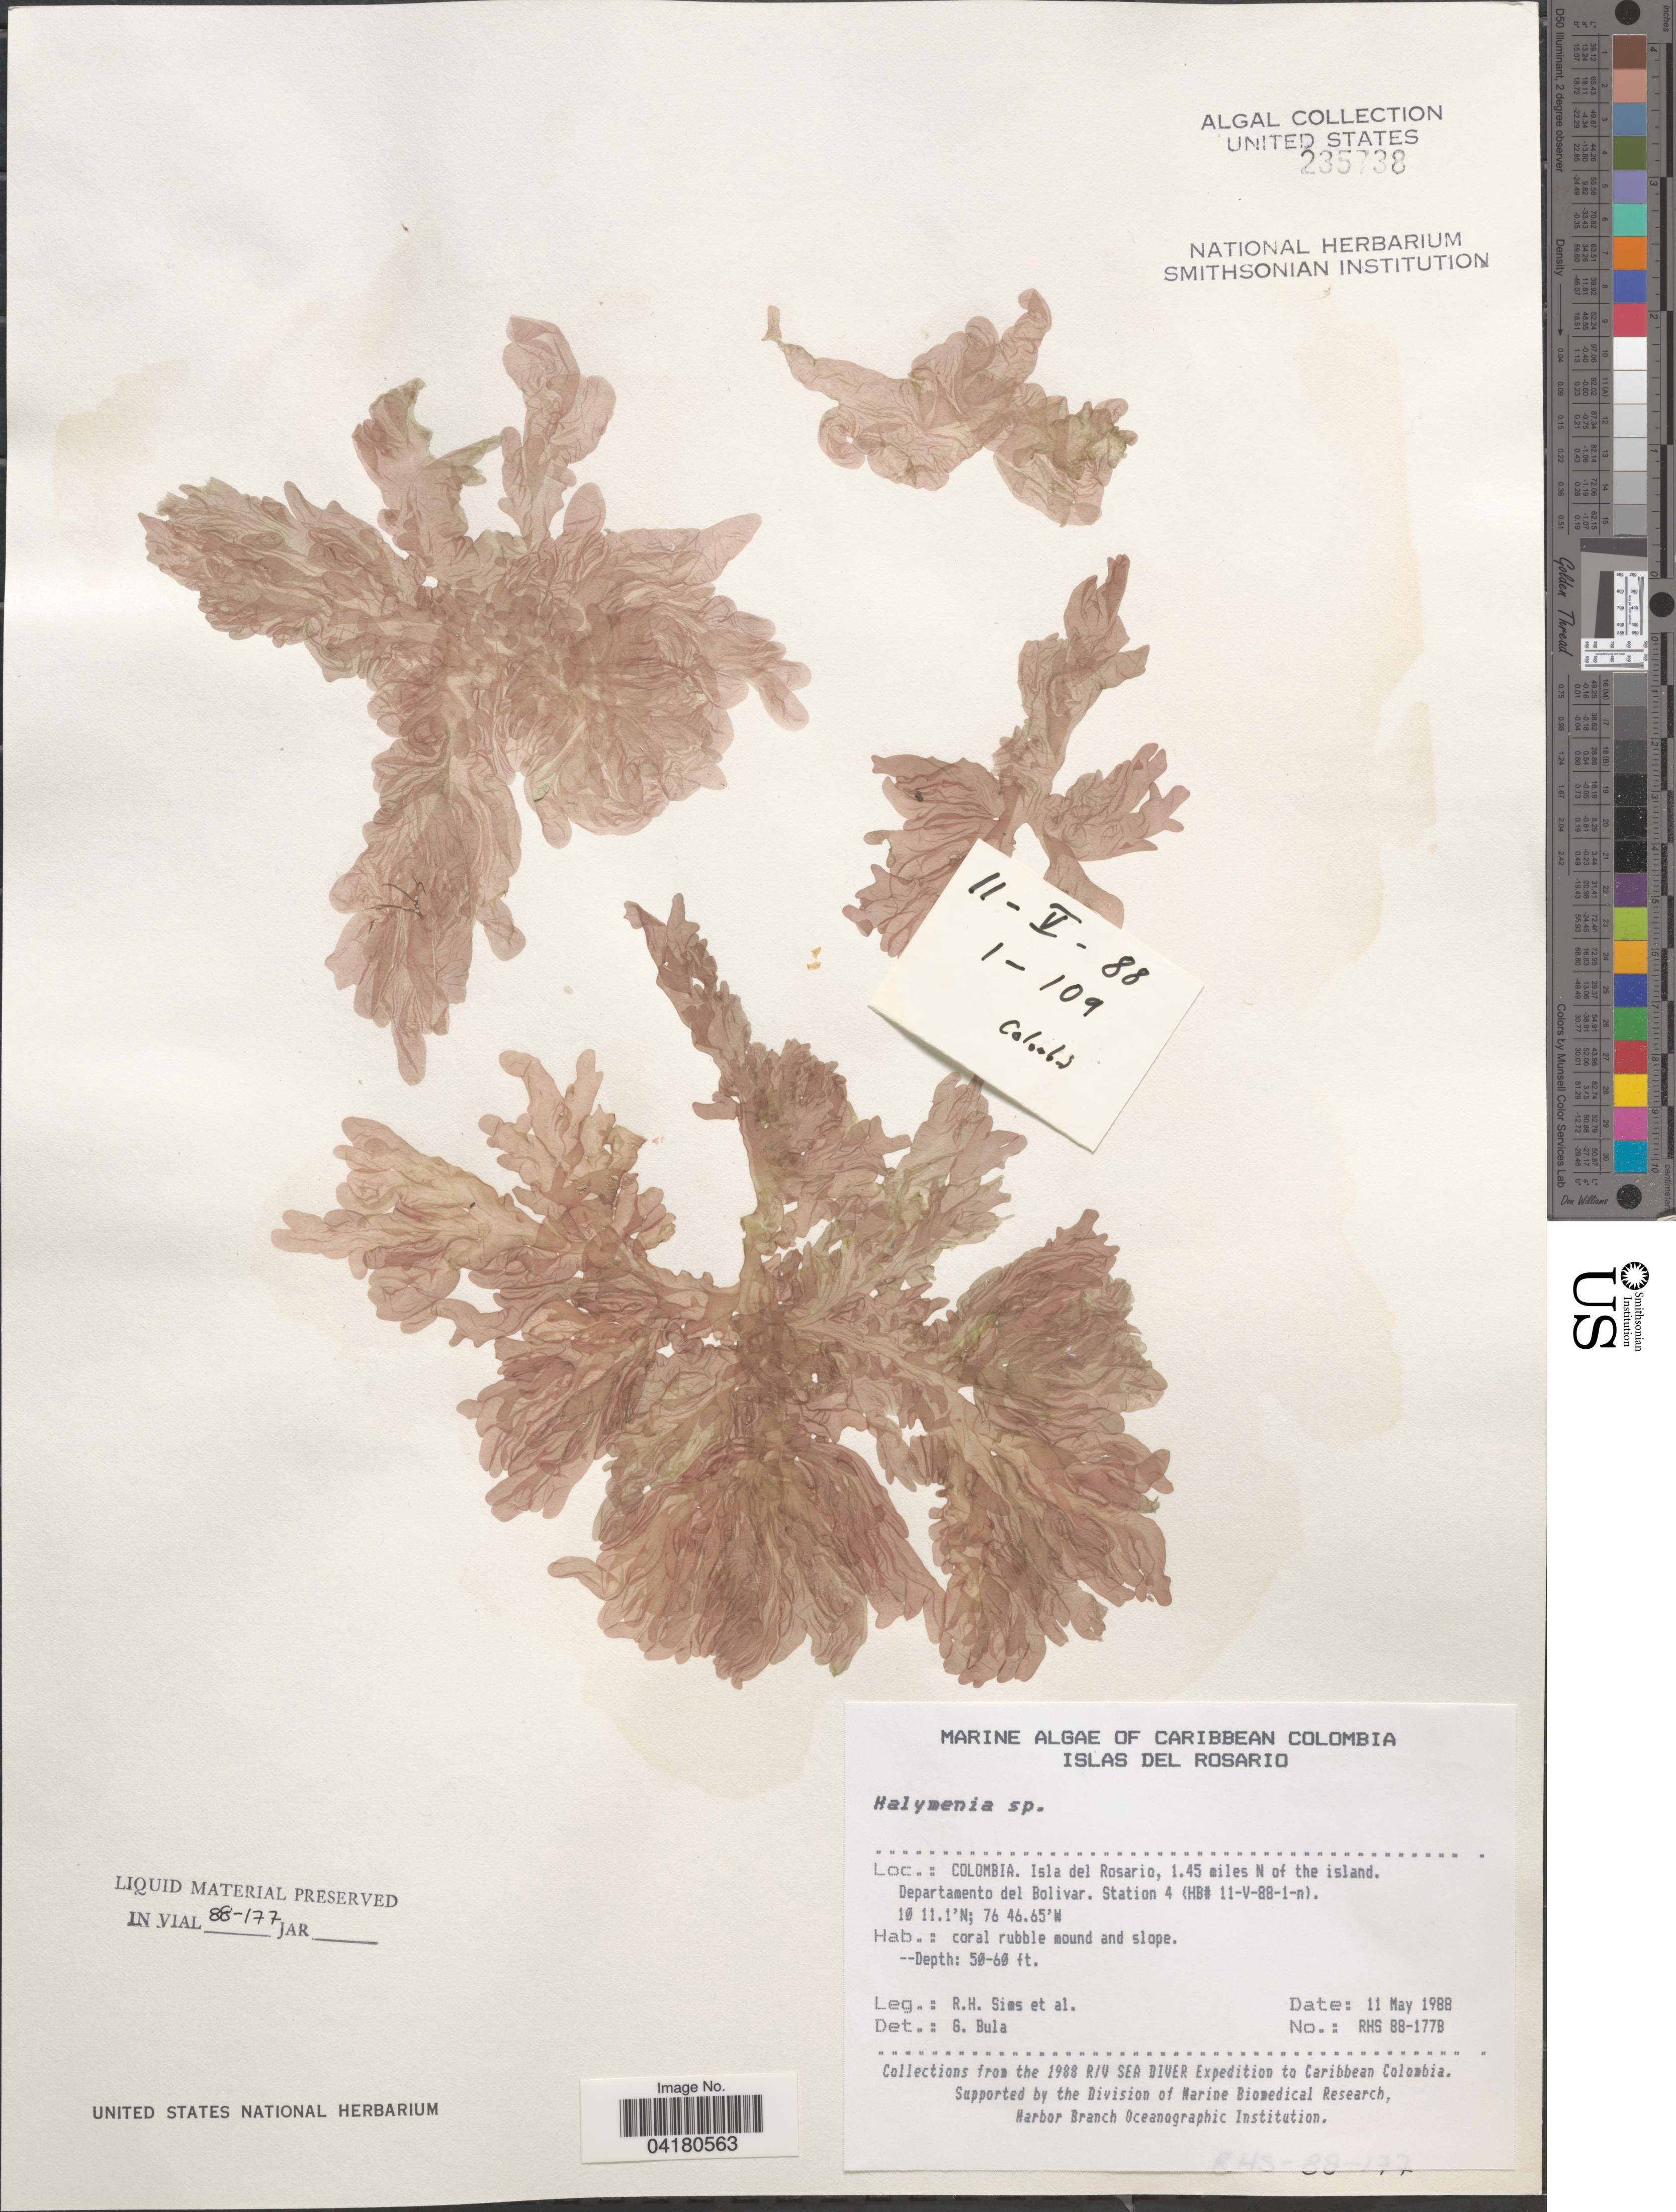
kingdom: Plantae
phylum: Rhodophyta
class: Florideophyceae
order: Halymeniales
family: Halymeniaceae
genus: Halymenia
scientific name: Halymenia sp.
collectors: R. H. Sims & et al.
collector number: RHS 88-177B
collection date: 1988-05-11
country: Colombia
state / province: Bolívar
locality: Caribbean Colombia. Islas del Rosario. Isla del Rosario, 1.45 miles N of the island. Departamento del Bolivar. Station 4 (HB# 11-V-88-1-n). The 1988 R/V Sea Diver Expedition to Caribbean Colombia.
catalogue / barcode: US 235738